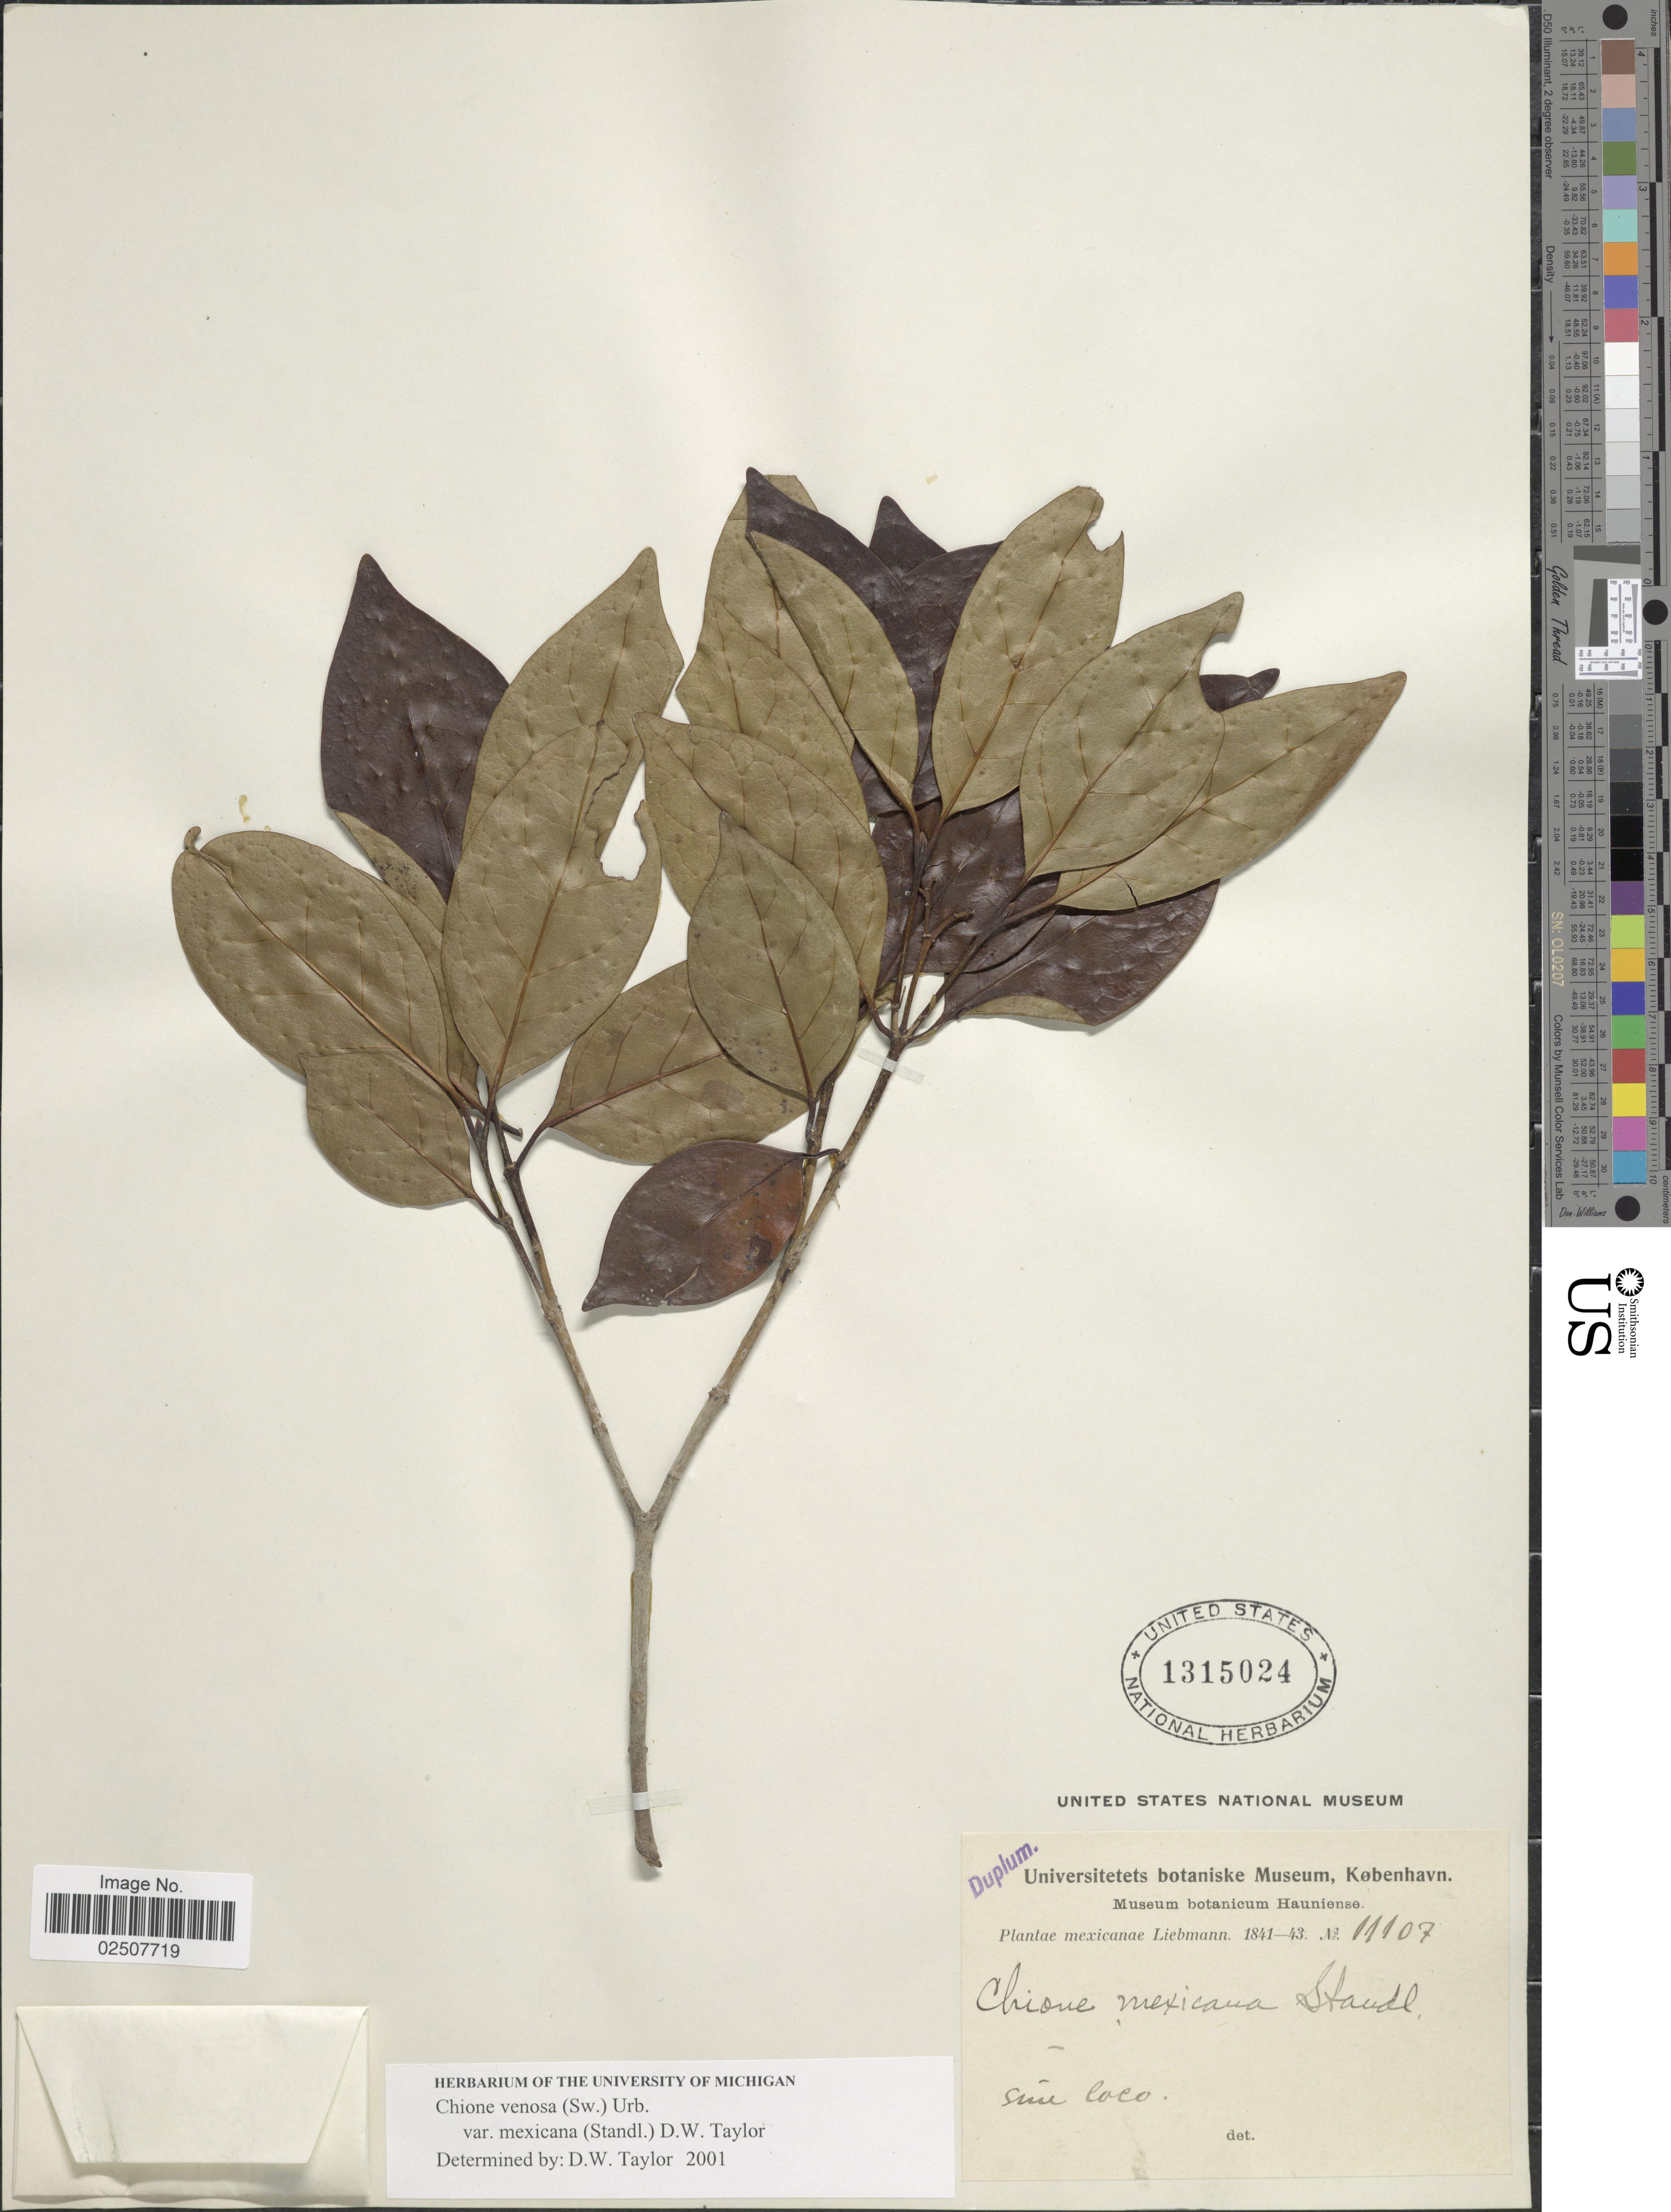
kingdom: Plantae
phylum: Tracheophyta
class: Magnoliopsida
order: Gentianales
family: Rubiaceae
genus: Chione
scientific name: Chione venosa var. mexicana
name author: (Sw.) Urb.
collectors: Liebmann, --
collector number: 11107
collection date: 1841/1843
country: Mexico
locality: Sin loco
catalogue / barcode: US 1315024